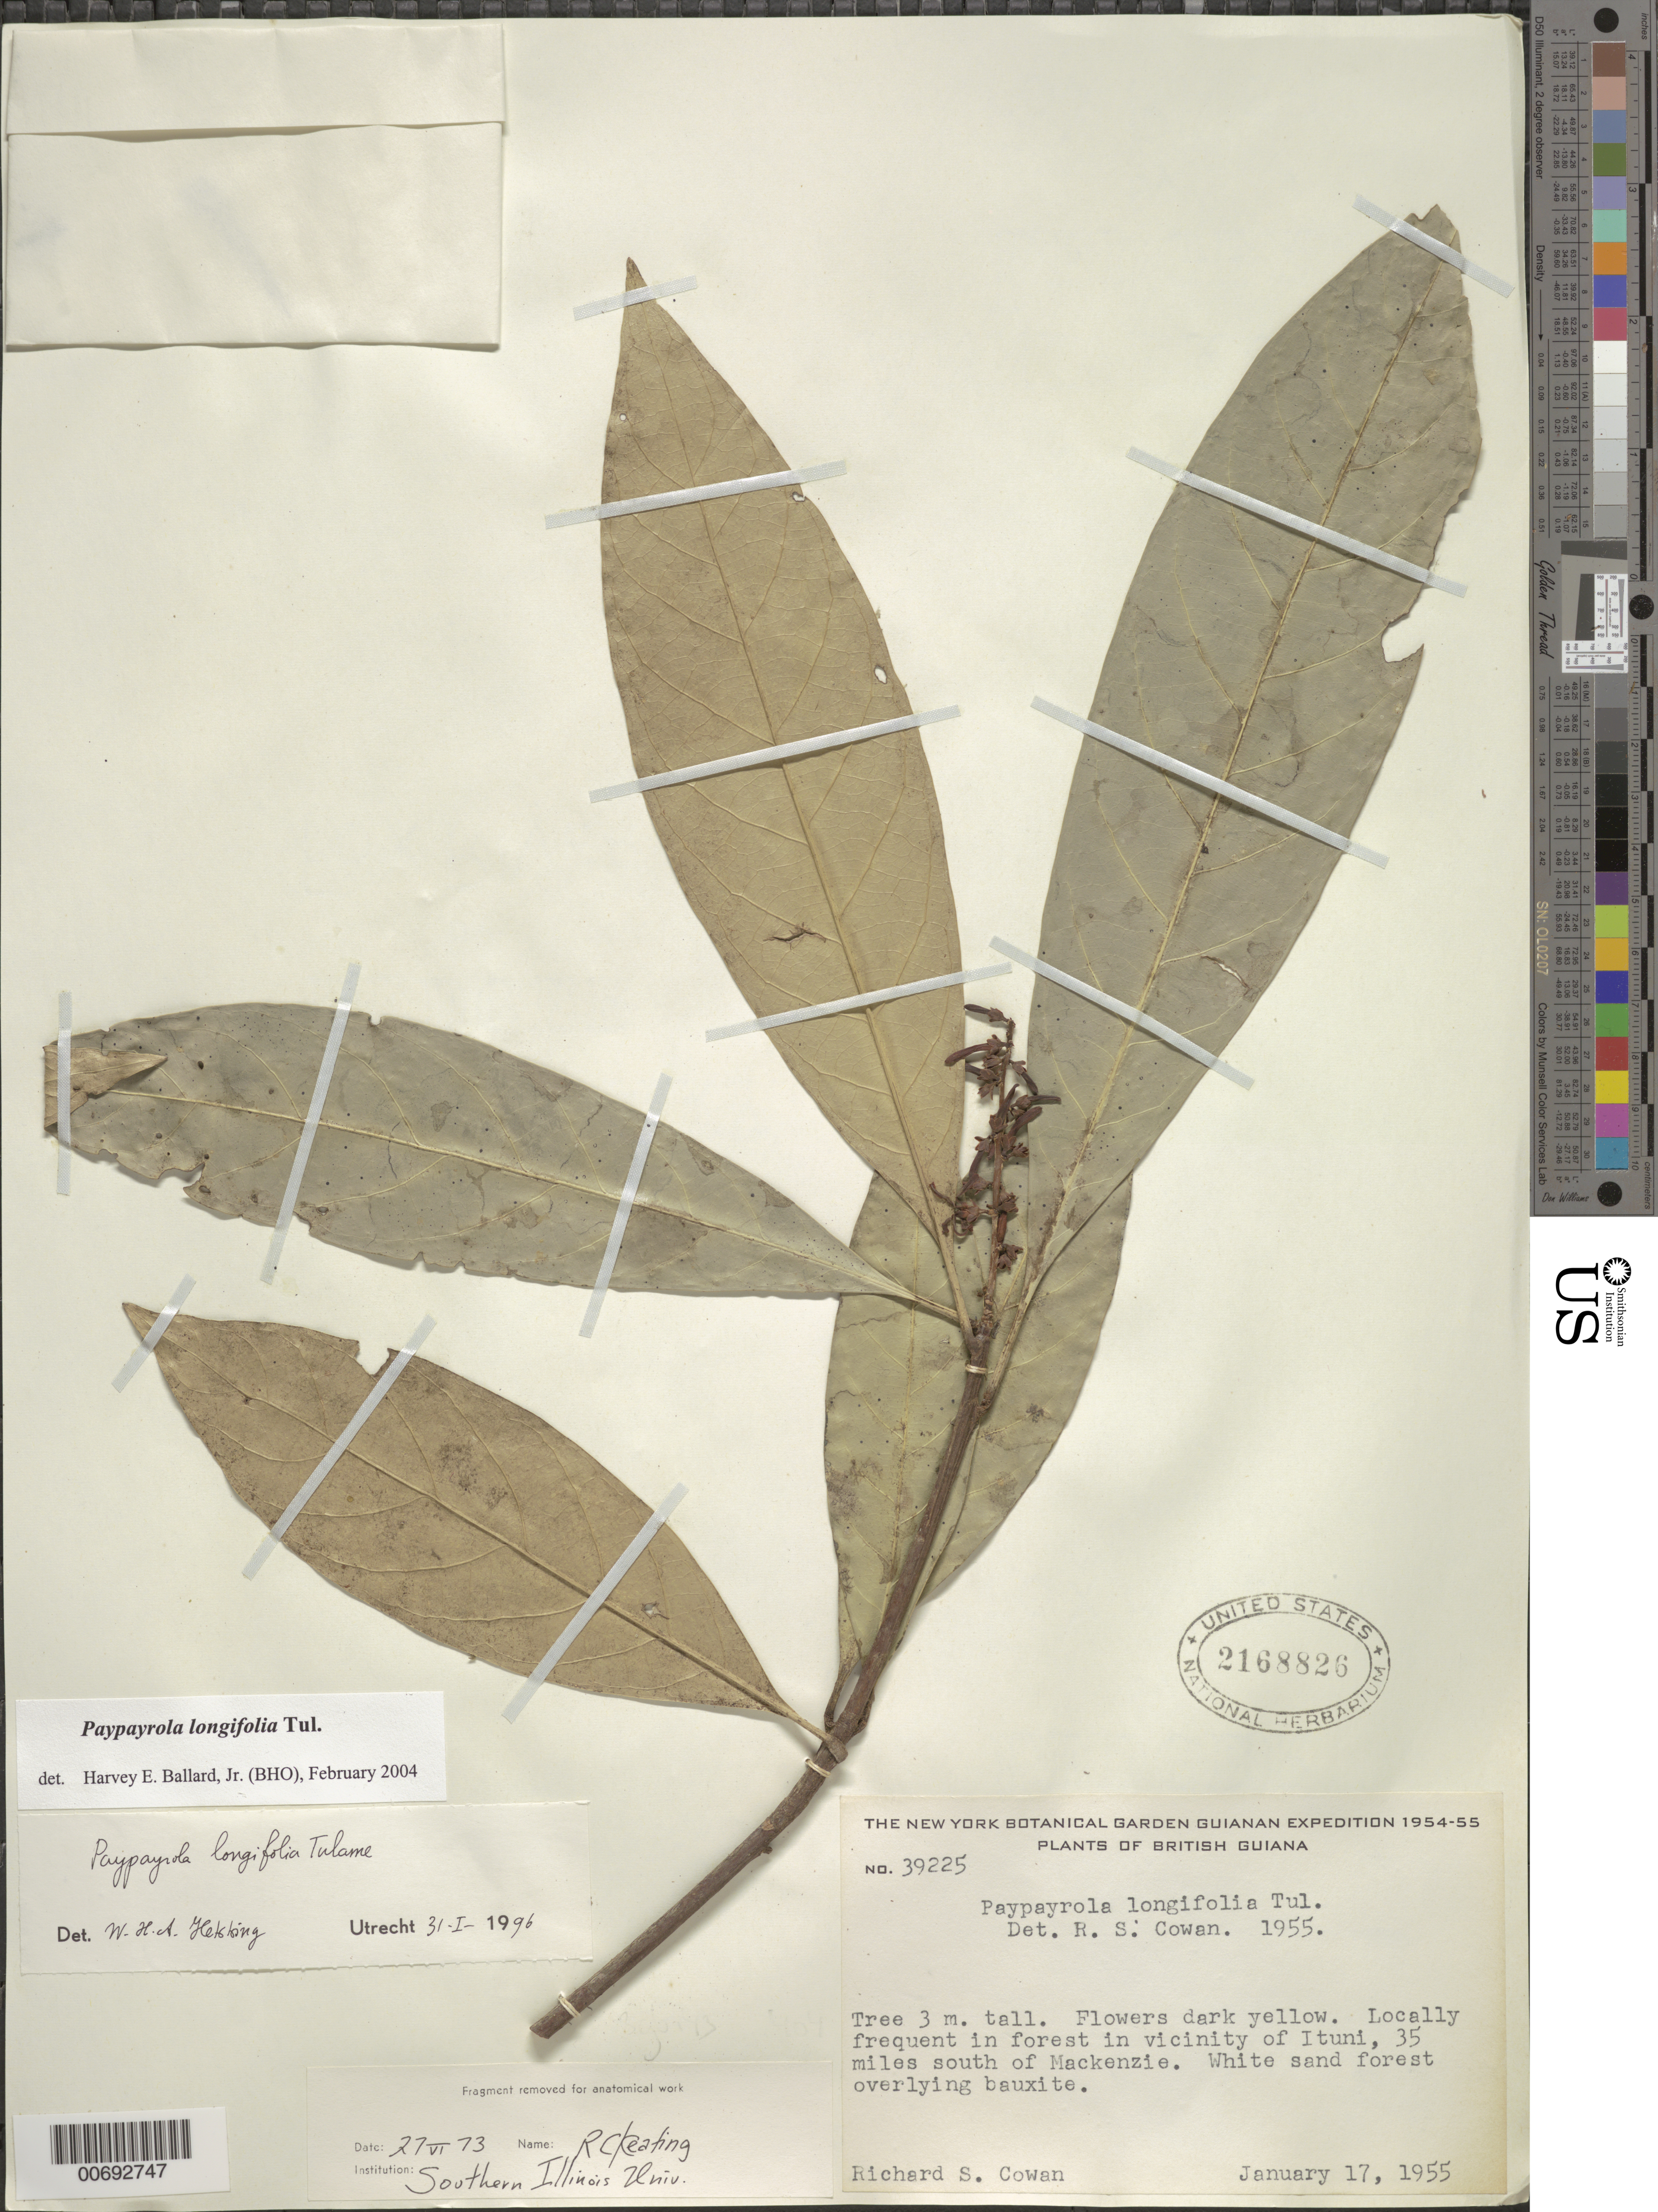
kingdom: Plantae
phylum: Tracheophyta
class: Magnoliopsida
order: Malpighiales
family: Violaceae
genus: Paypayrola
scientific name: Paypayrola longifolia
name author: Tul.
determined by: Ballard, Harvey E.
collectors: R. S. Cowan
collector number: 39225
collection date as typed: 17-Jan-55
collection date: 1955-01-17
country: Guyana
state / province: U. Demerara-Berbice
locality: Mackenzie Mines area, vic. E of Ituni, 35 mi. S of Mackenzie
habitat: White sand forest overlying bauxite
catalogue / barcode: US 2168826